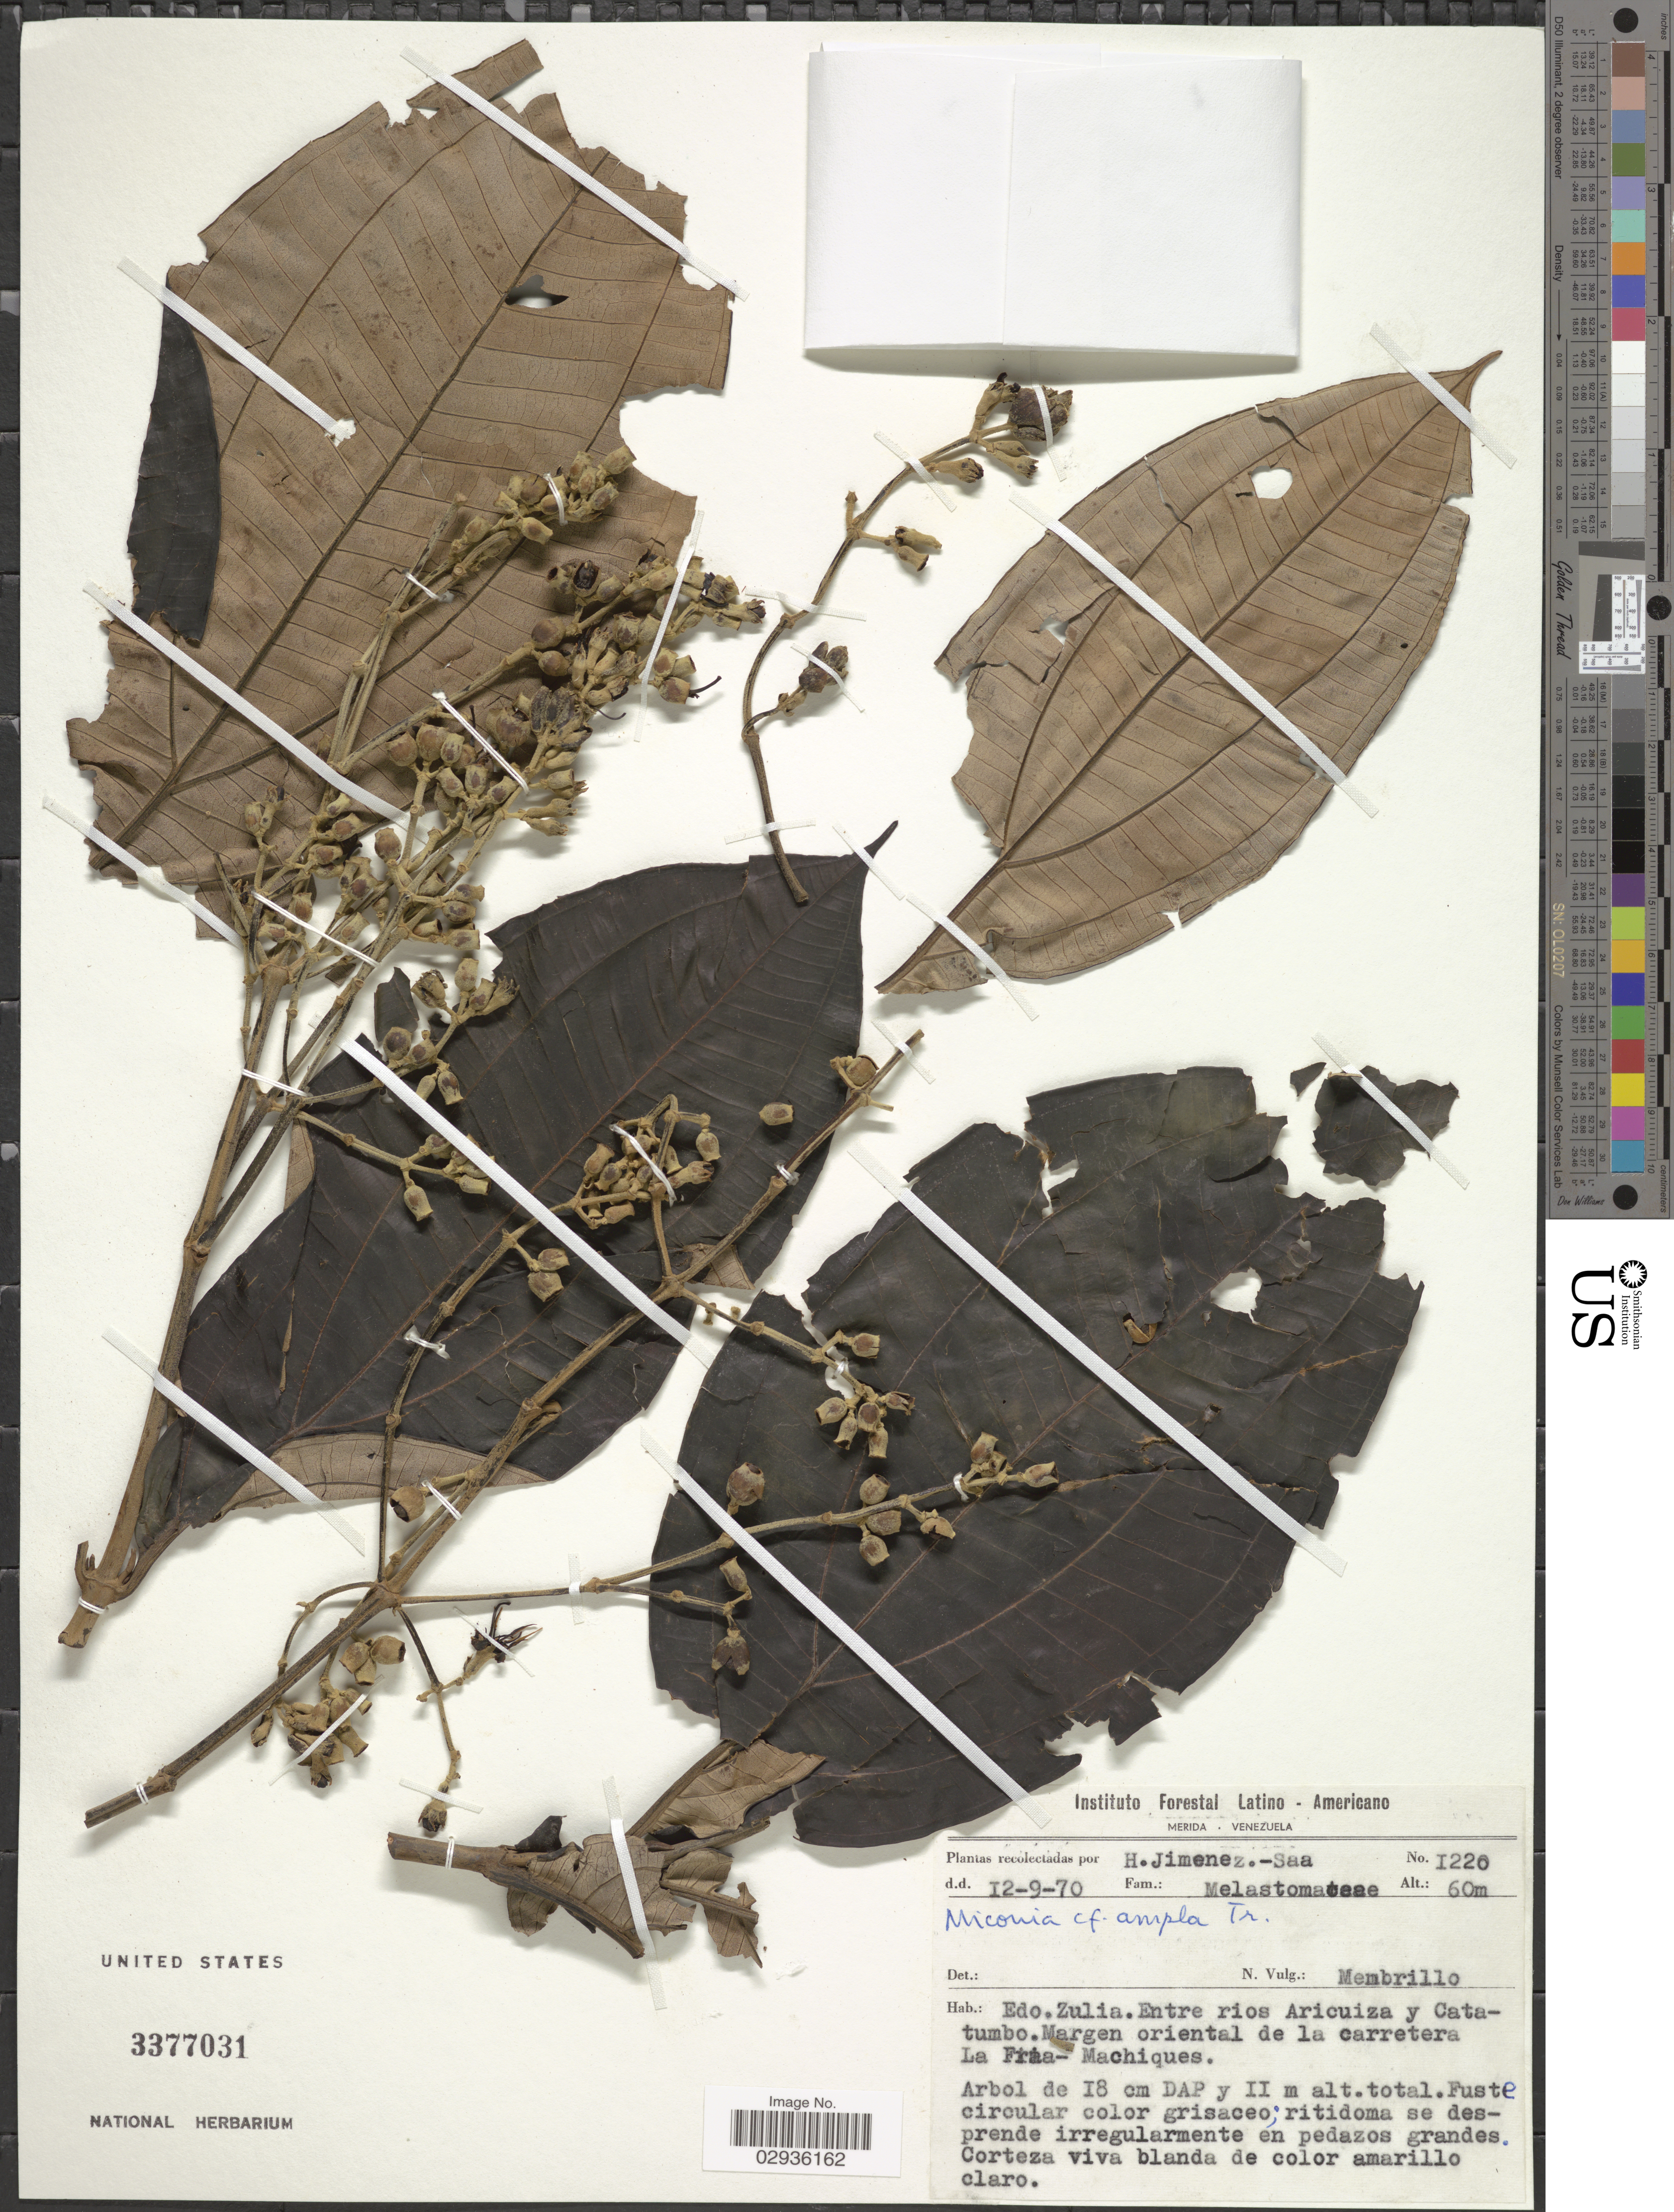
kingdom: Plantae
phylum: Tracheophyta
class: Magnoliopsida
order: Myrtales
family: Melastomataceae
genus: Miconia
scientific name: Miconia ampla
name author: Triana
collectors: H. Jiménez-Saa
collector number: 1220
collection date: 1970-09-12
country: Venezuela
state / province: Zulia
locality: Entre rios Aricuiza y Catatumbo. Margen oriental de la carretera La Fria-Machiques.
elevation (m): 60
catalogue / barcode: US 3377031